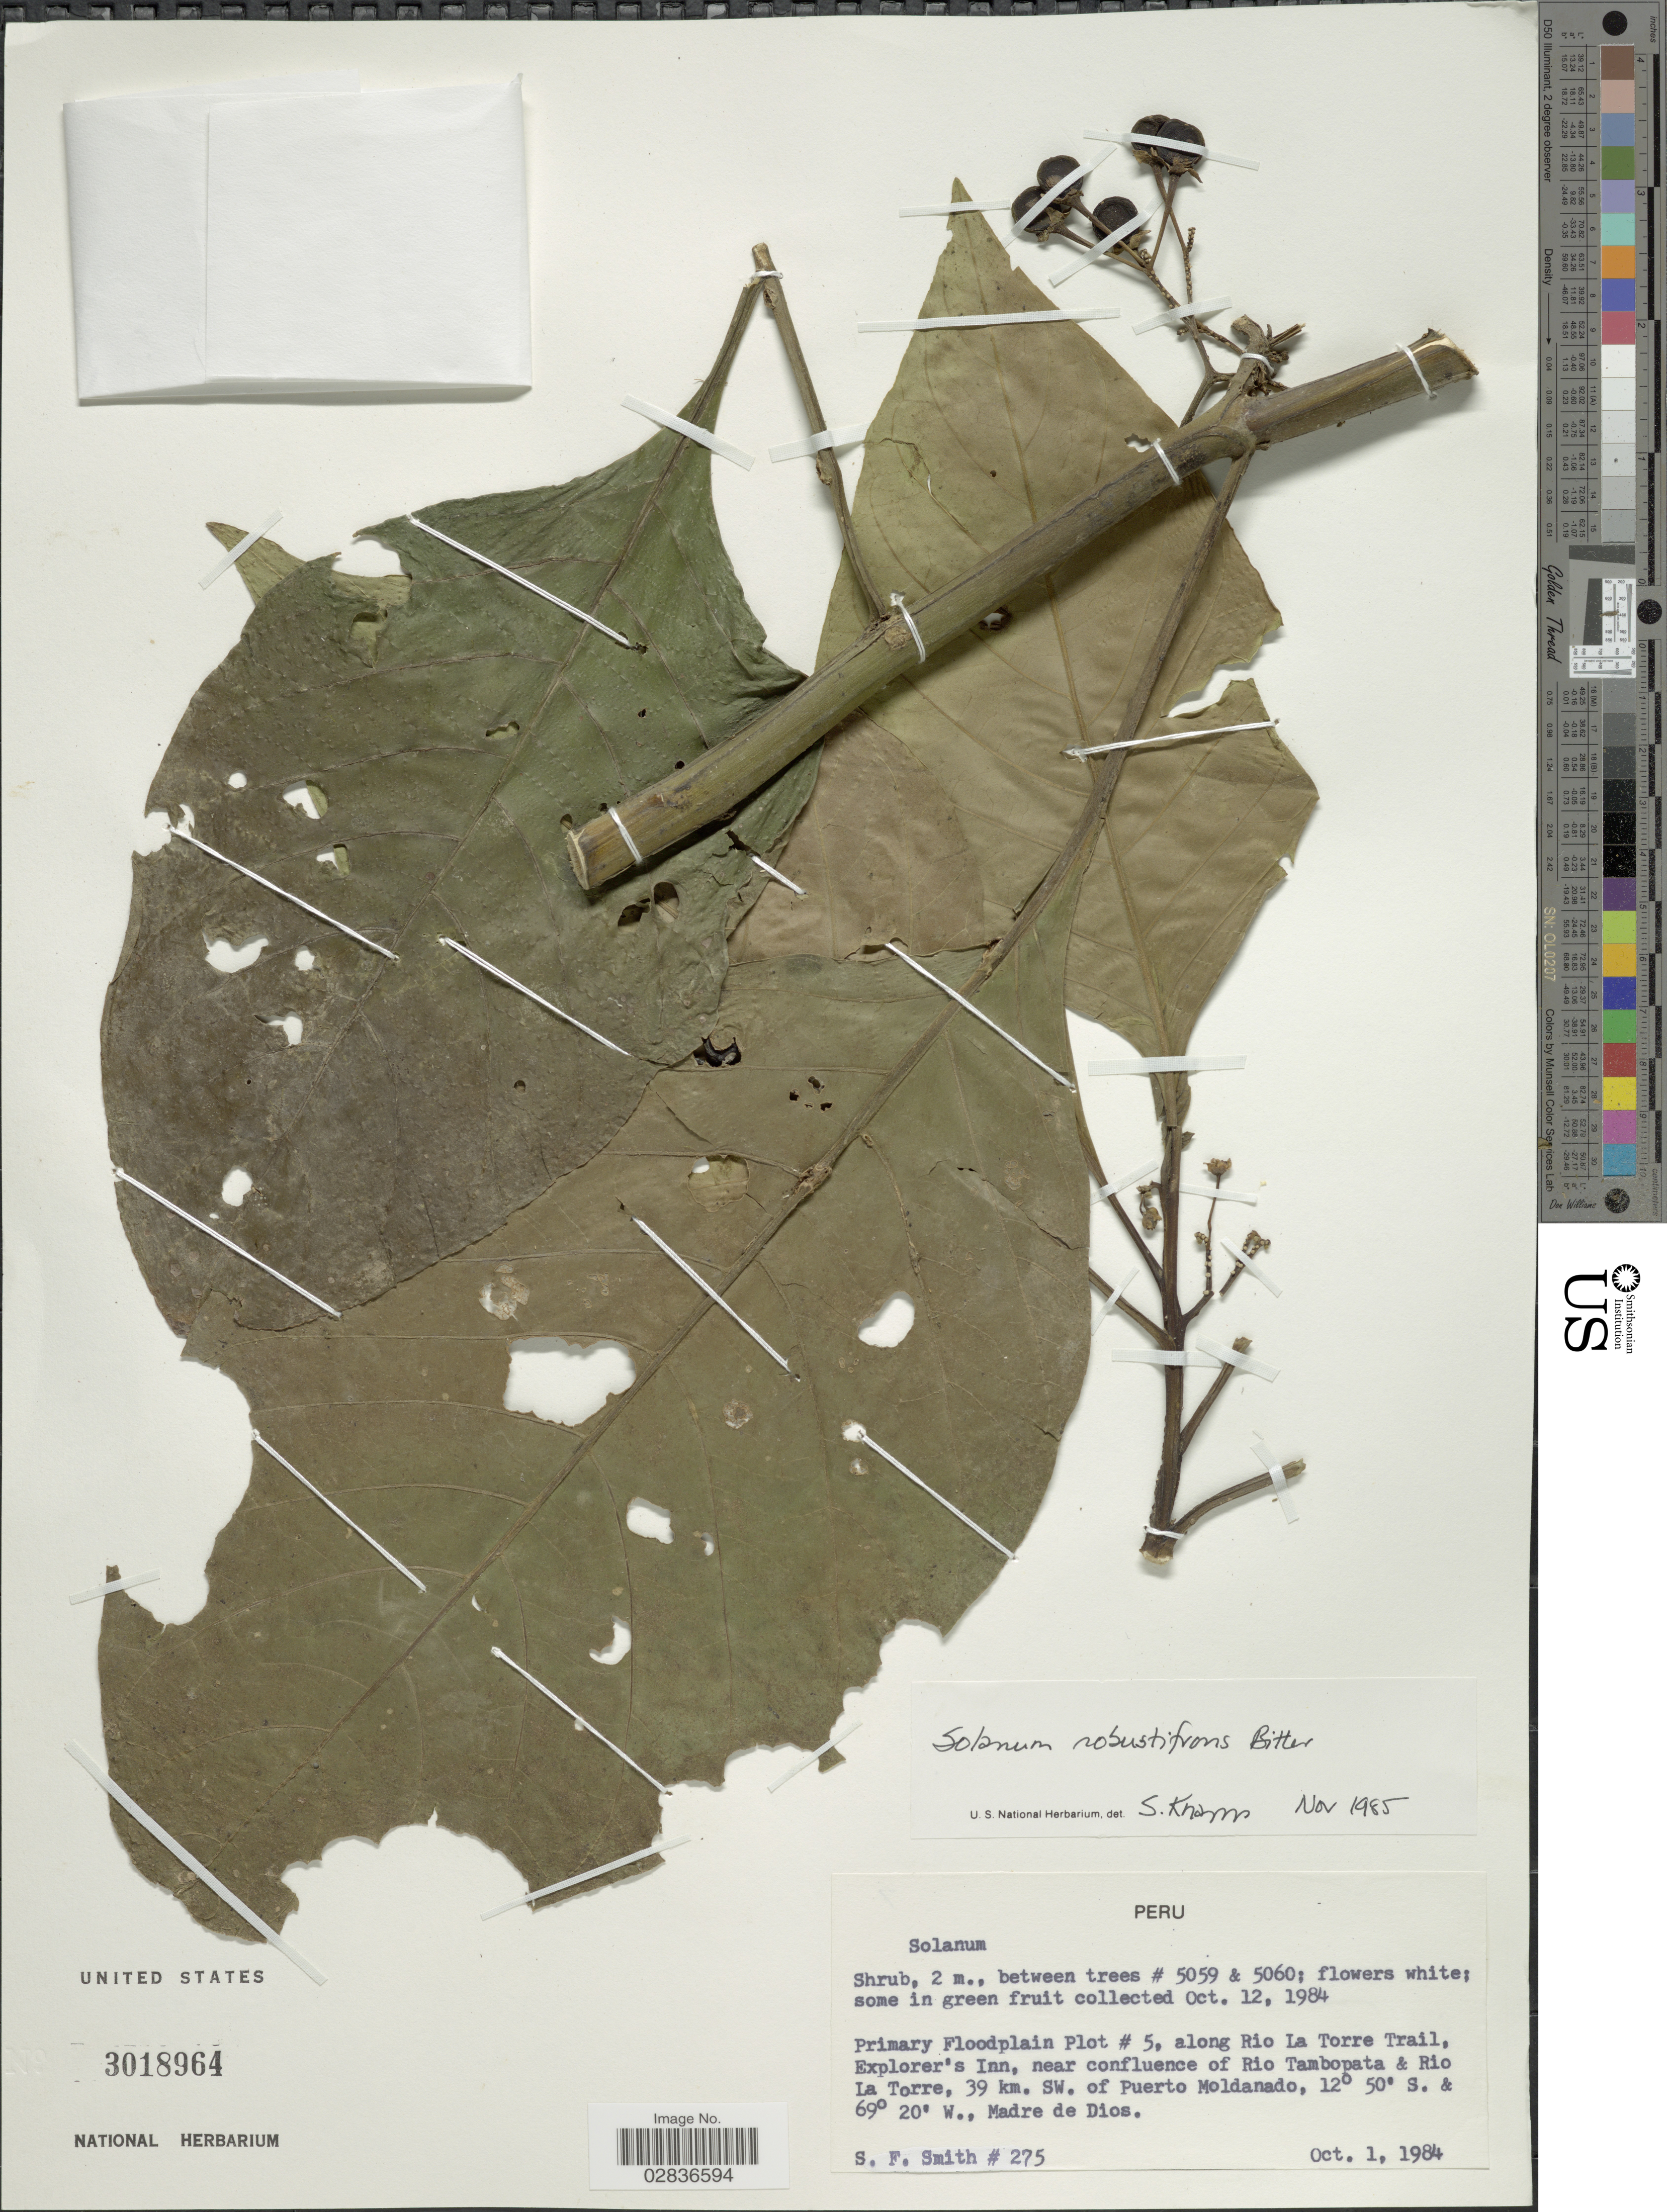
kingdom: Plantae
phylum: Tracheophyta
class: Magnoliopsida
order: Solanales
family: Solanaceae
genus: Solanum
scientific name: Solanum robustifrons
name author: Bitter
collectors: S.F. Smith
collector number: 275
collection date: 1984-10-01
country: Peru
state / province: Madre de Dios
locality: Primary Floodplain Plot # 5, along Rio La Torre Trail, Explorer's Inn, near confluence of Rio Tambopata & Rio La Torre, 39 km. SW. of Puerto Moldanado. Madre de Dios.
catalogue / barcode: US 3018964